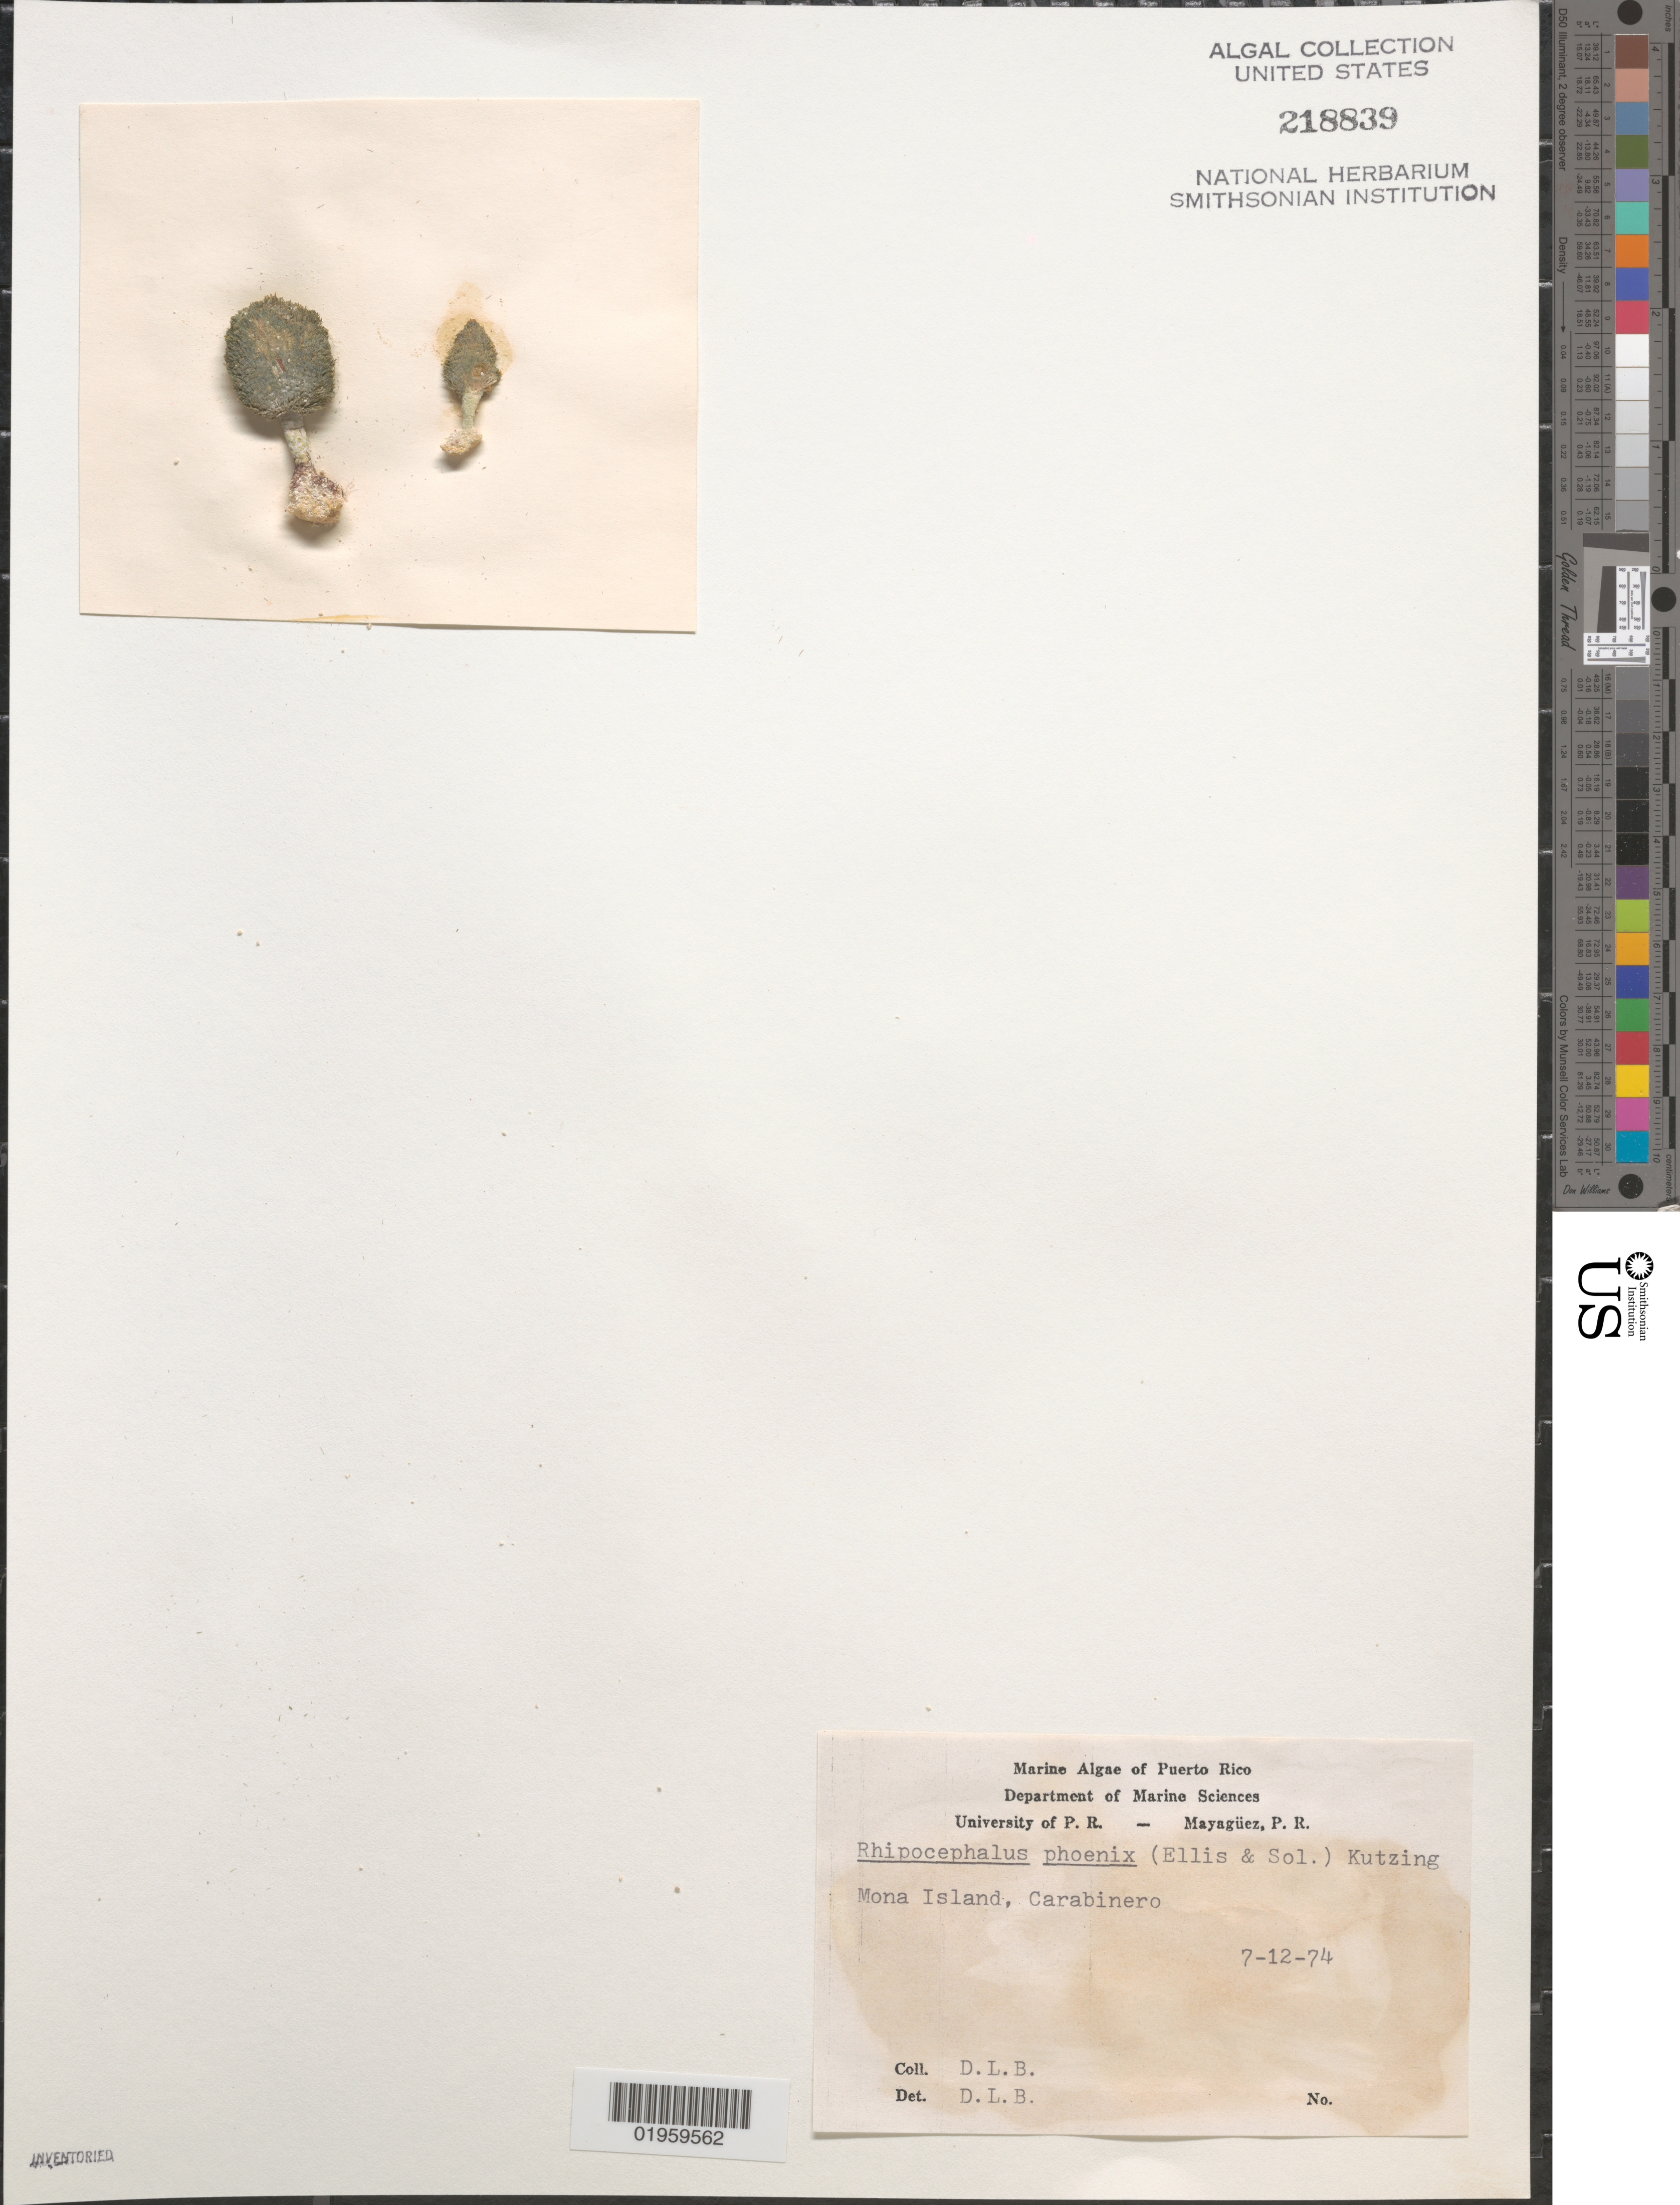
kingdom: Plantae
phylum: Chlorophyta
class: Ulvophyceae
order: Bryopsidales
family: Udoteaceae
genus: Rhipocephalus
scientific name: Rhipocephalus phoenix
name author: (J. Ellis & Sol.) Kütz.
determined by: Ballantine, D. L.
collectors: D.L. Ballantine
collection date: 1974-07-12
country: Puerto Rico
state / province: Mayagüez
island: Mona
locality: Carabinero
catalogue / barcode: US 218839